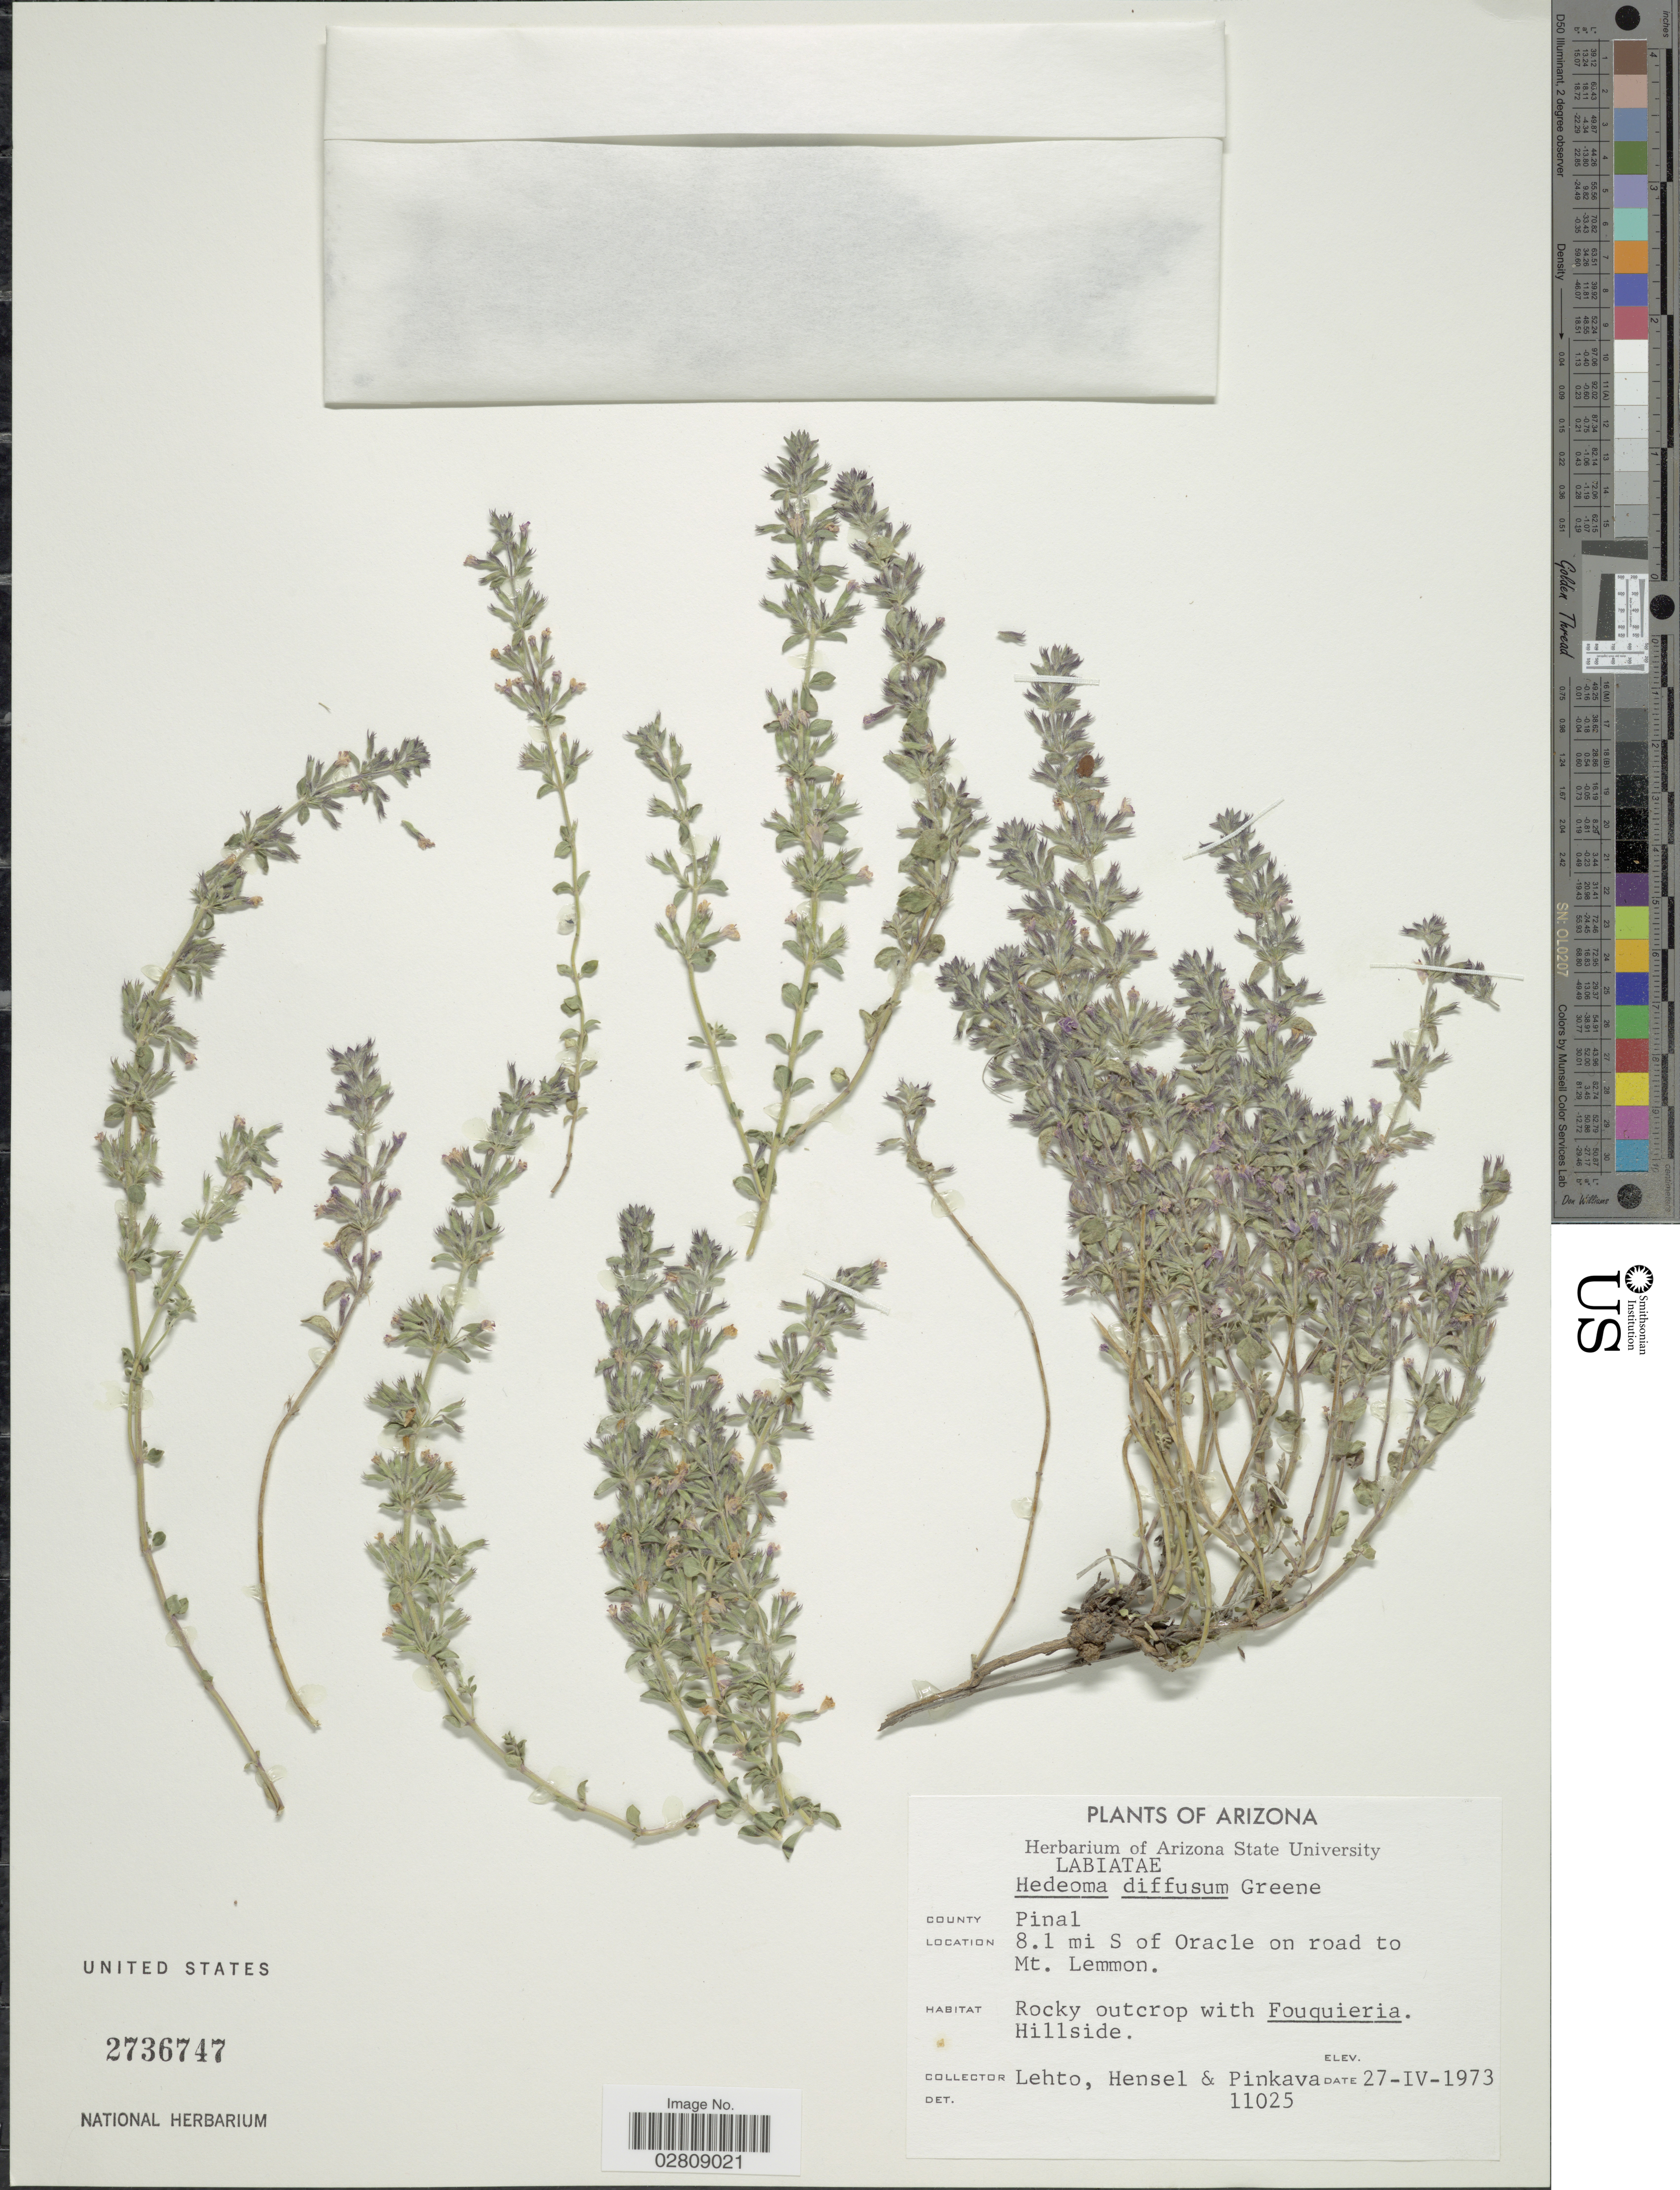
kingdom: Plantae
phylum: Tracheophyta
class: Magnoliopsida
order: Lamiales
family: Lamiaceae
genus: Hedeoma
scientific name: Hedeoma sp.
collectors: -. Lehto, -. Hensel & -. Pinkava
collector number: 11025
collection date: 1973-04-27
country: United States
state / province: Arizona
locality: County Pinal. 8.1 mi S of Oracle on road to Mt. Lemmon.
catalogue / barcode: US 2736747